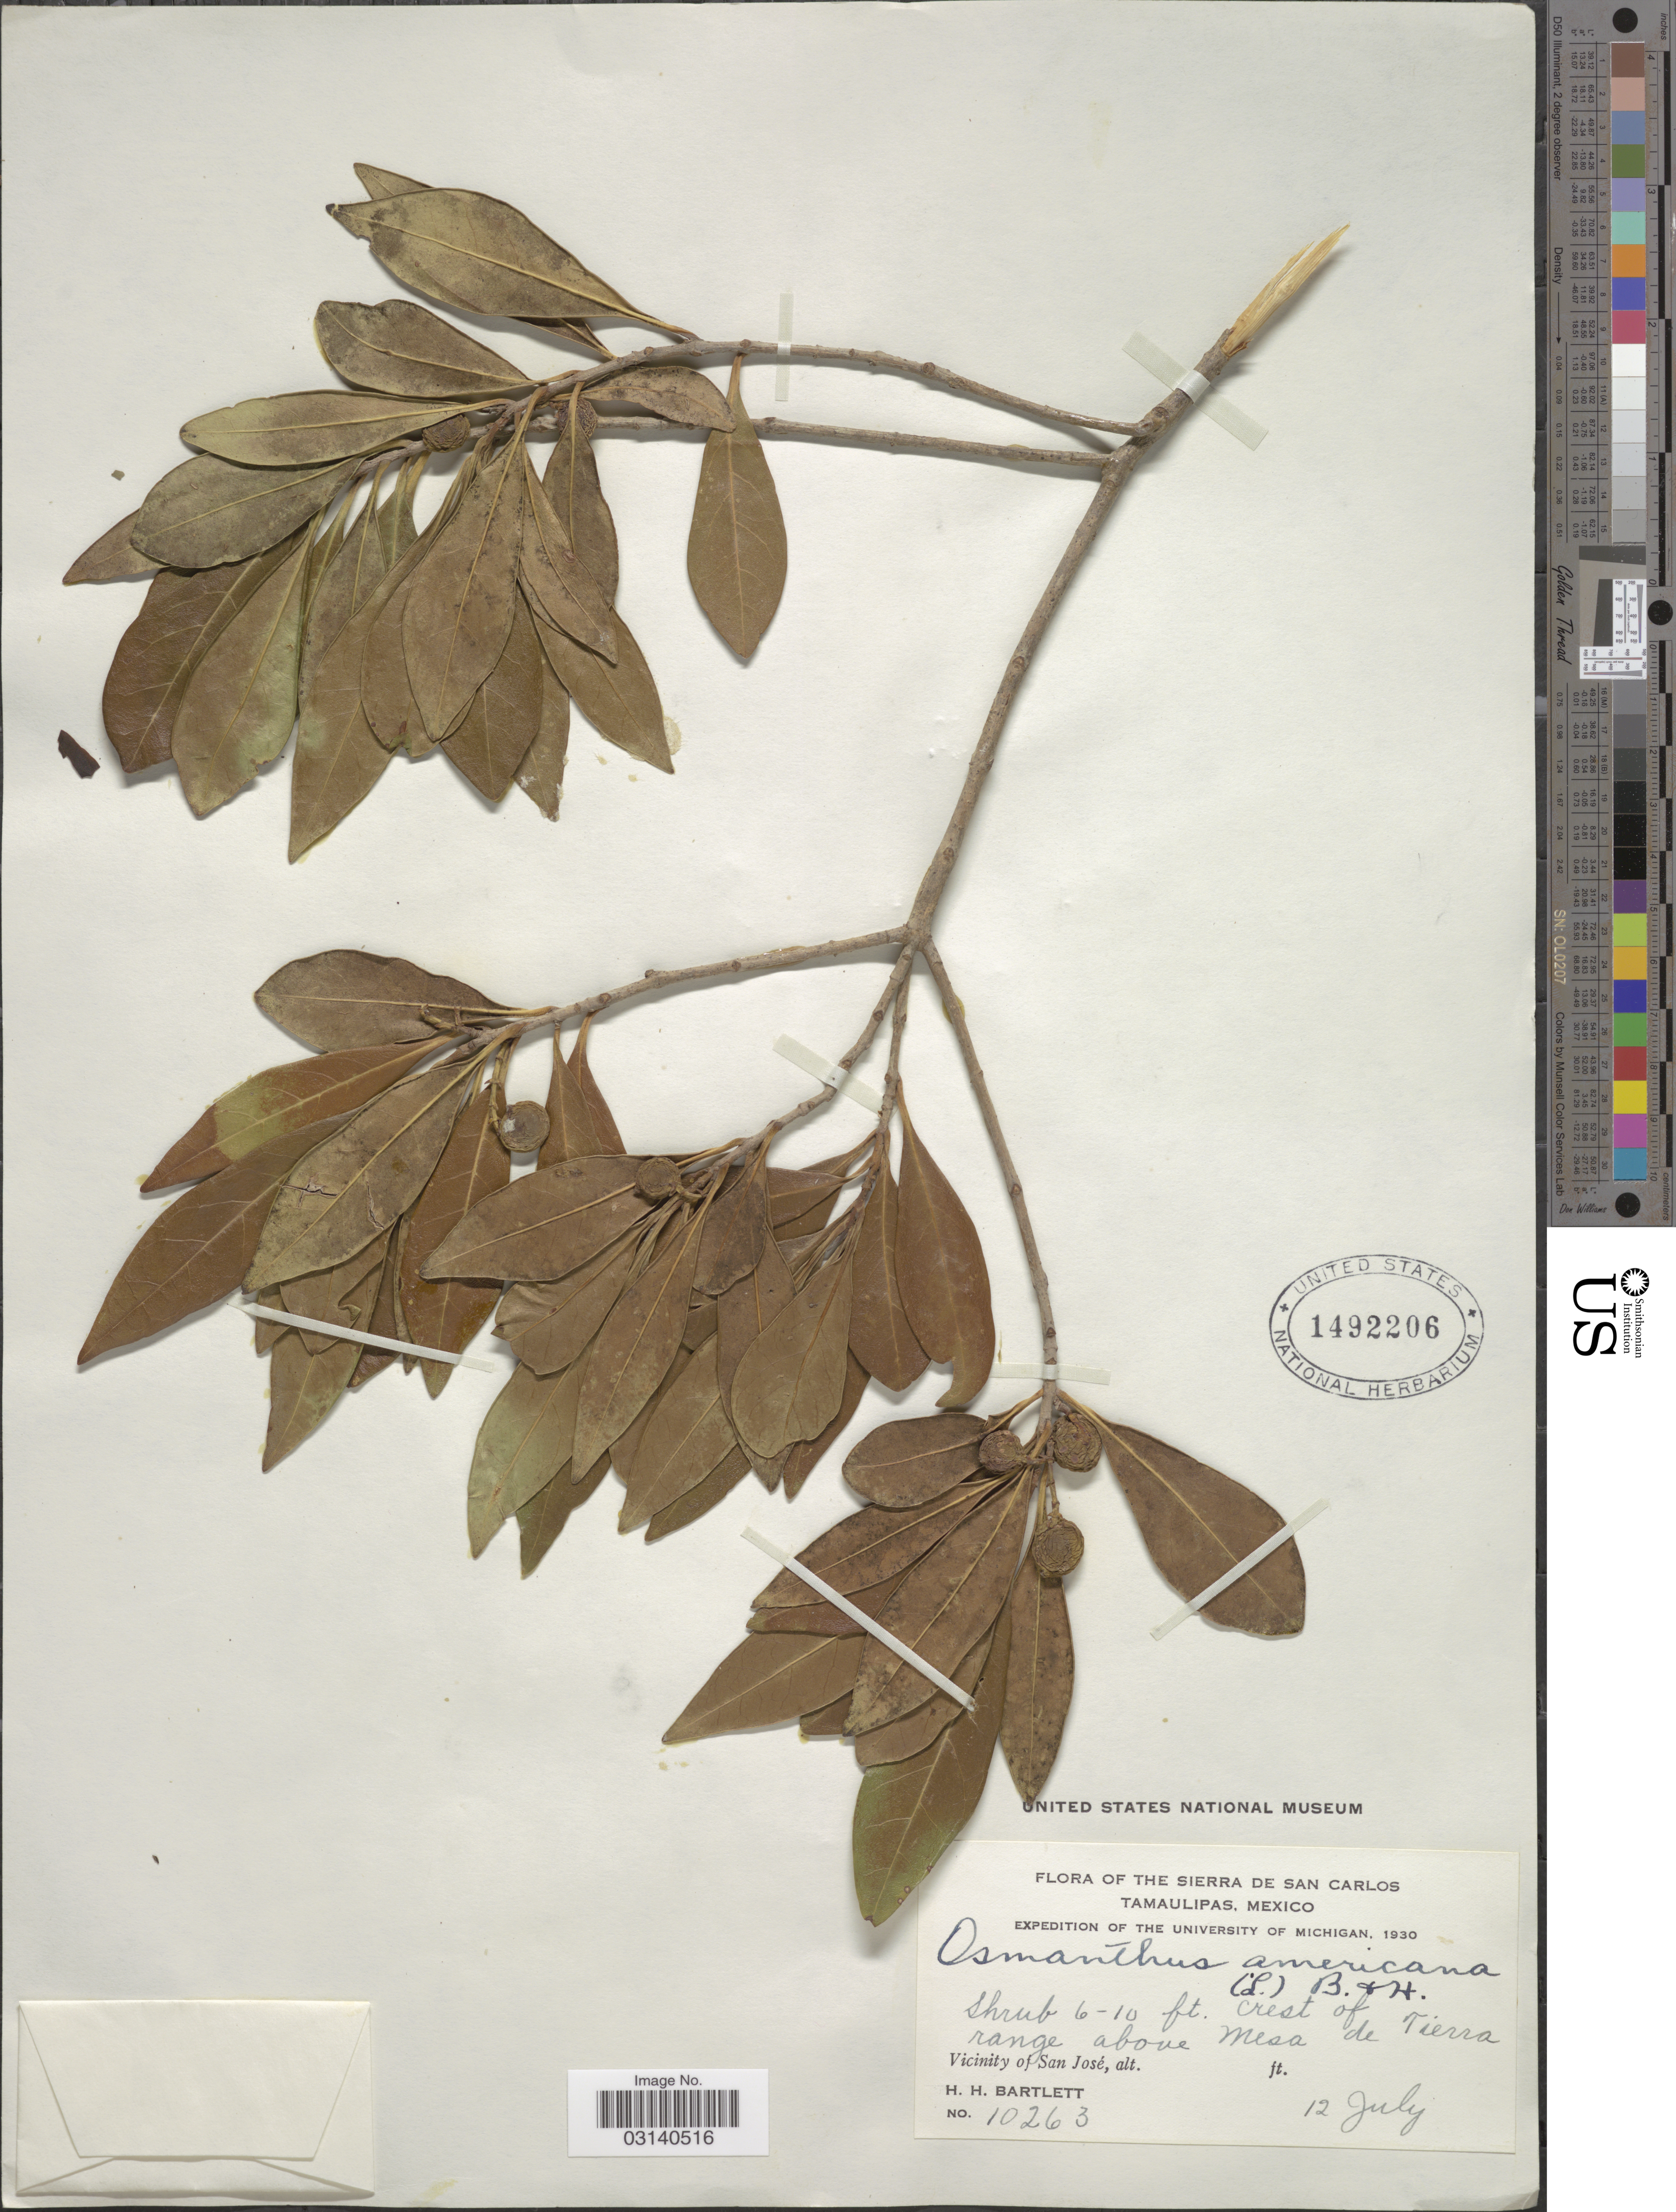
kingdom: Plantae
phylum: Tracheophyta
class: Magnoliopsida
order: Lamiales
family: Oleaceae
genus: Osmanthus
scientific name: Osmanthus americanus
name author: (L.) A. Gray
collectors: H. H. Bartlett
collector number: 10263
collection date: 1930-07-12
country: Mexico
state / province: Tamaulipas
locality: The Sierra De San Carlos, Tamaulipas, Vicinity of San José, crest of range above Mesa de Tierra.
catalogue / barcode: US 1492206